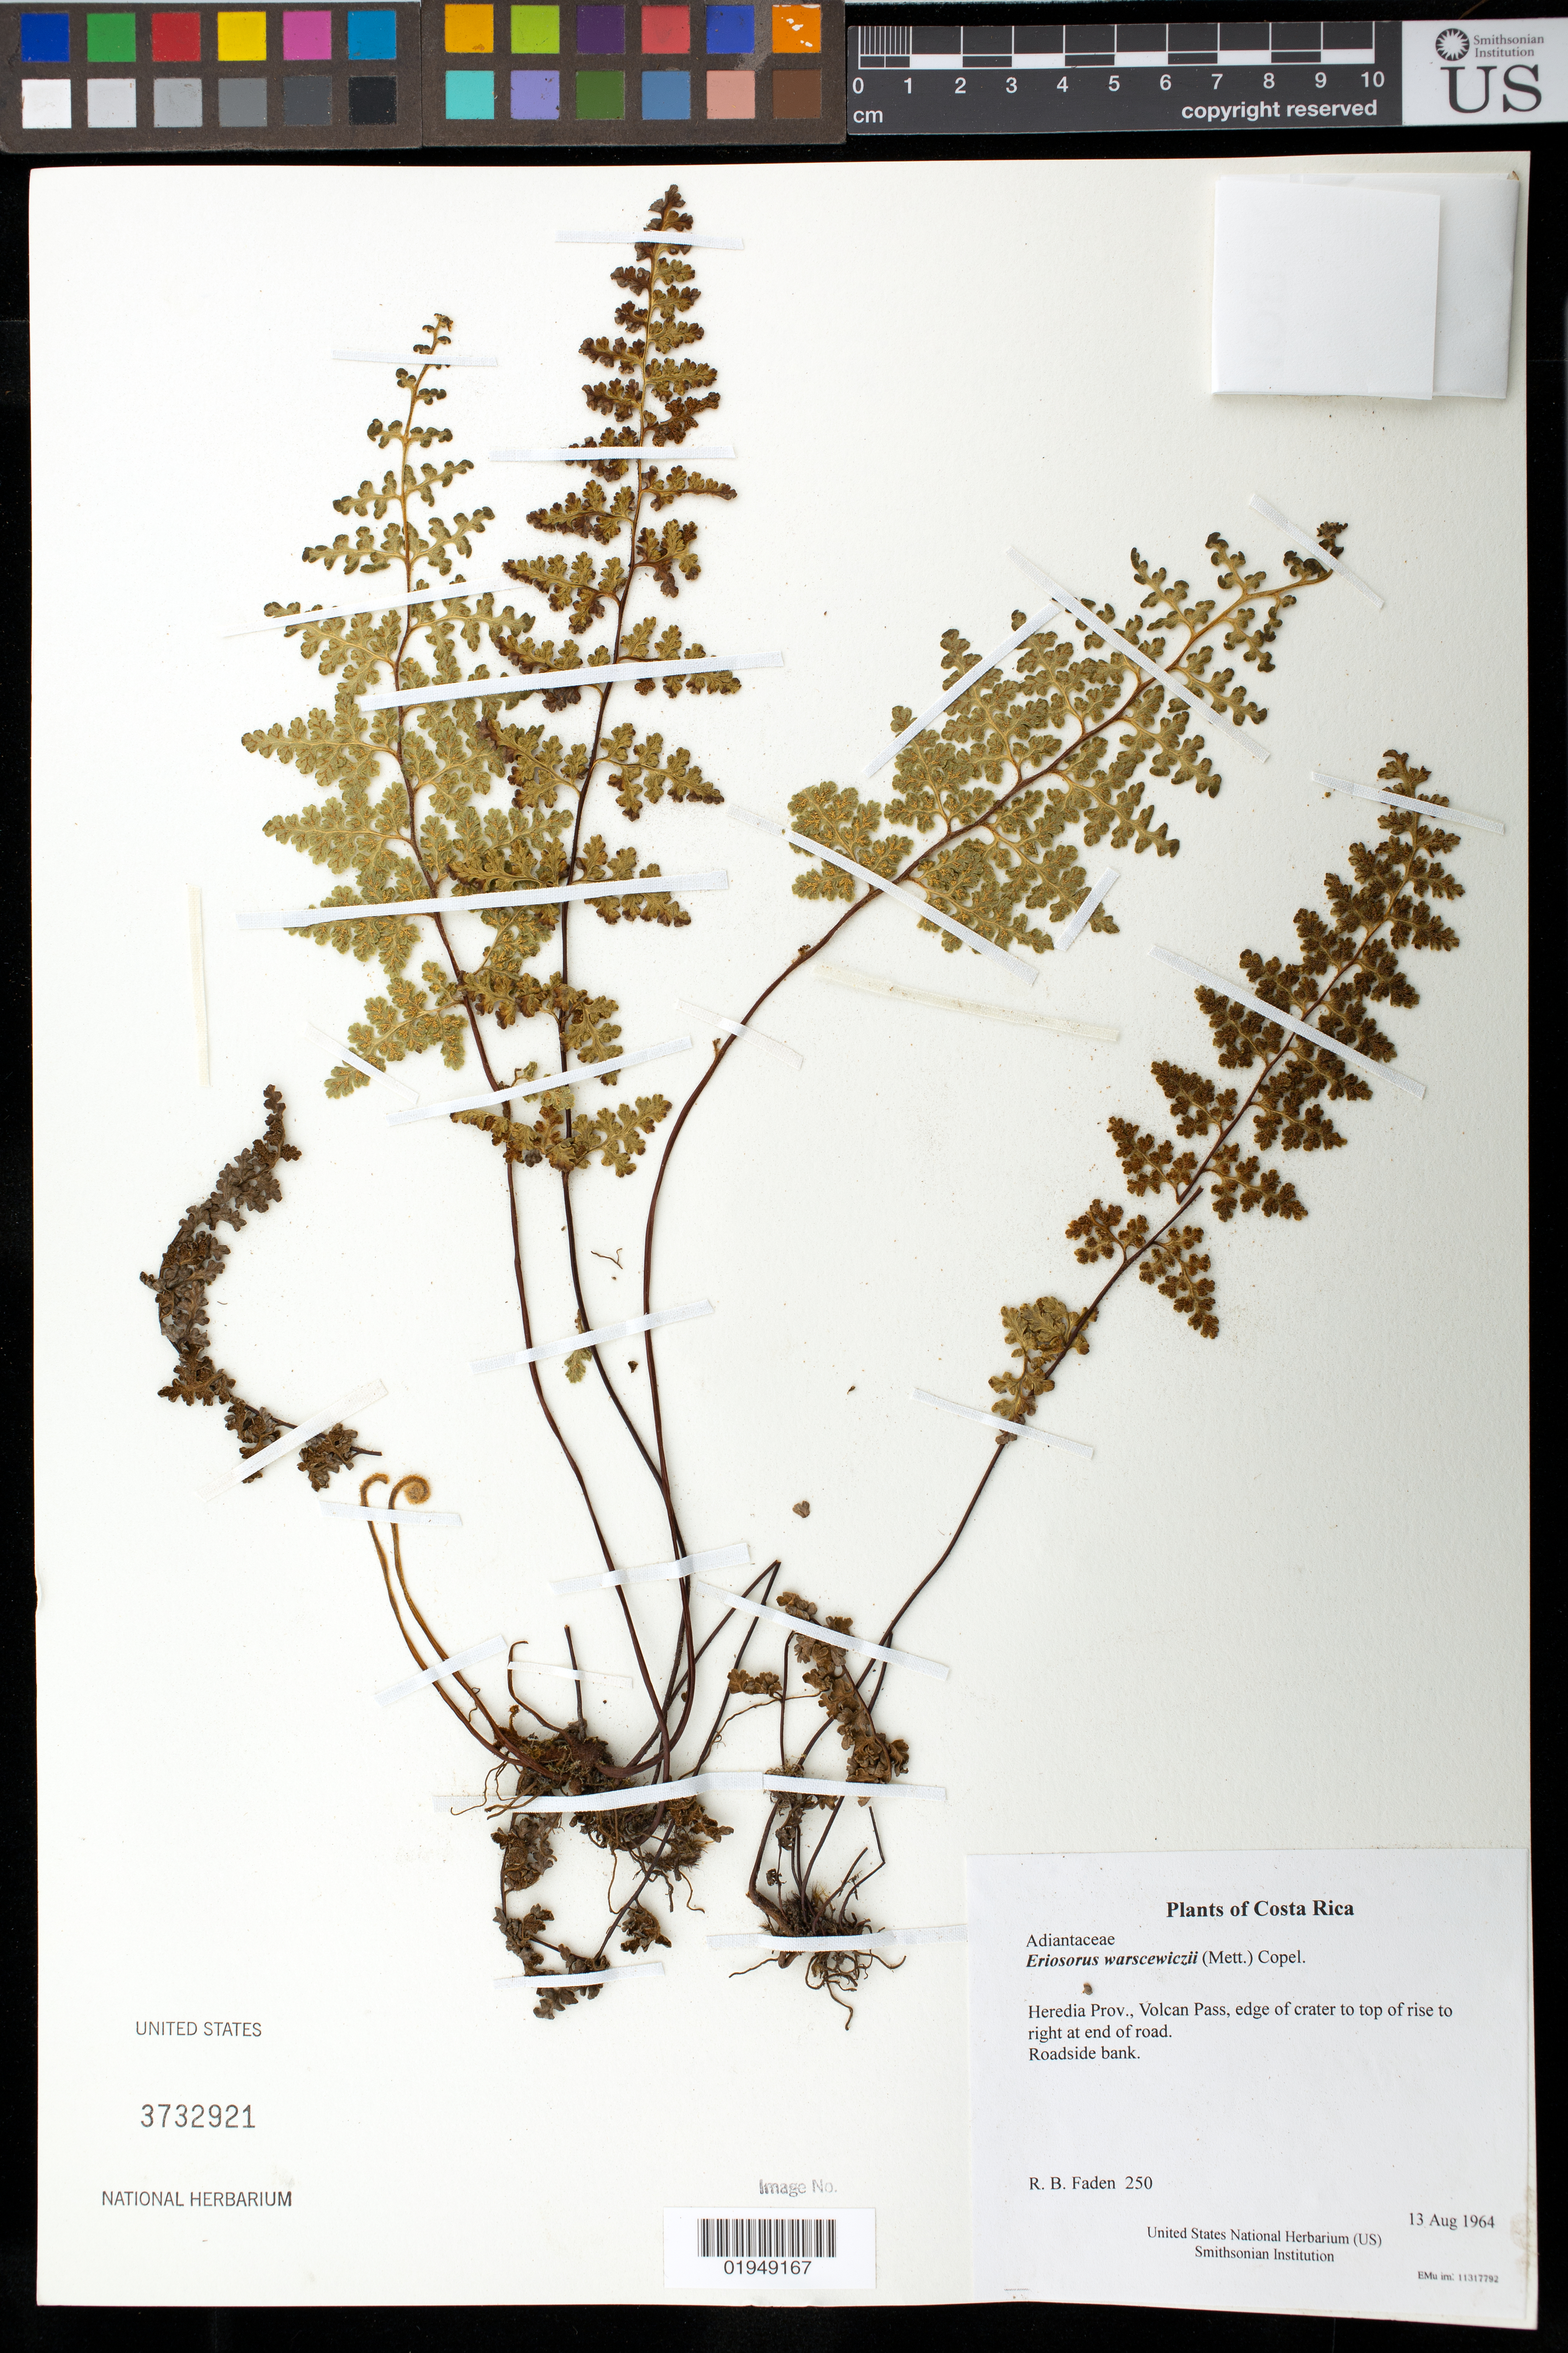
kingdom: Plantae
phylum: Tracheophyta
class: Polypodiopsida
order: Polypodiales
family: Pteridaceae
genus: Jamesonia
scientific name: Jamesonia warscewiczii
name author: (Mett.) Christenh.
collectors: R. B. Faden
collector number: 250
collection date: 1964-08-13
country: Costa Rica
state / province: Heredia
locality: Volcan Pass, edge of crater to top of rise to right at end of road.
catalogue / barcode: US 3732921